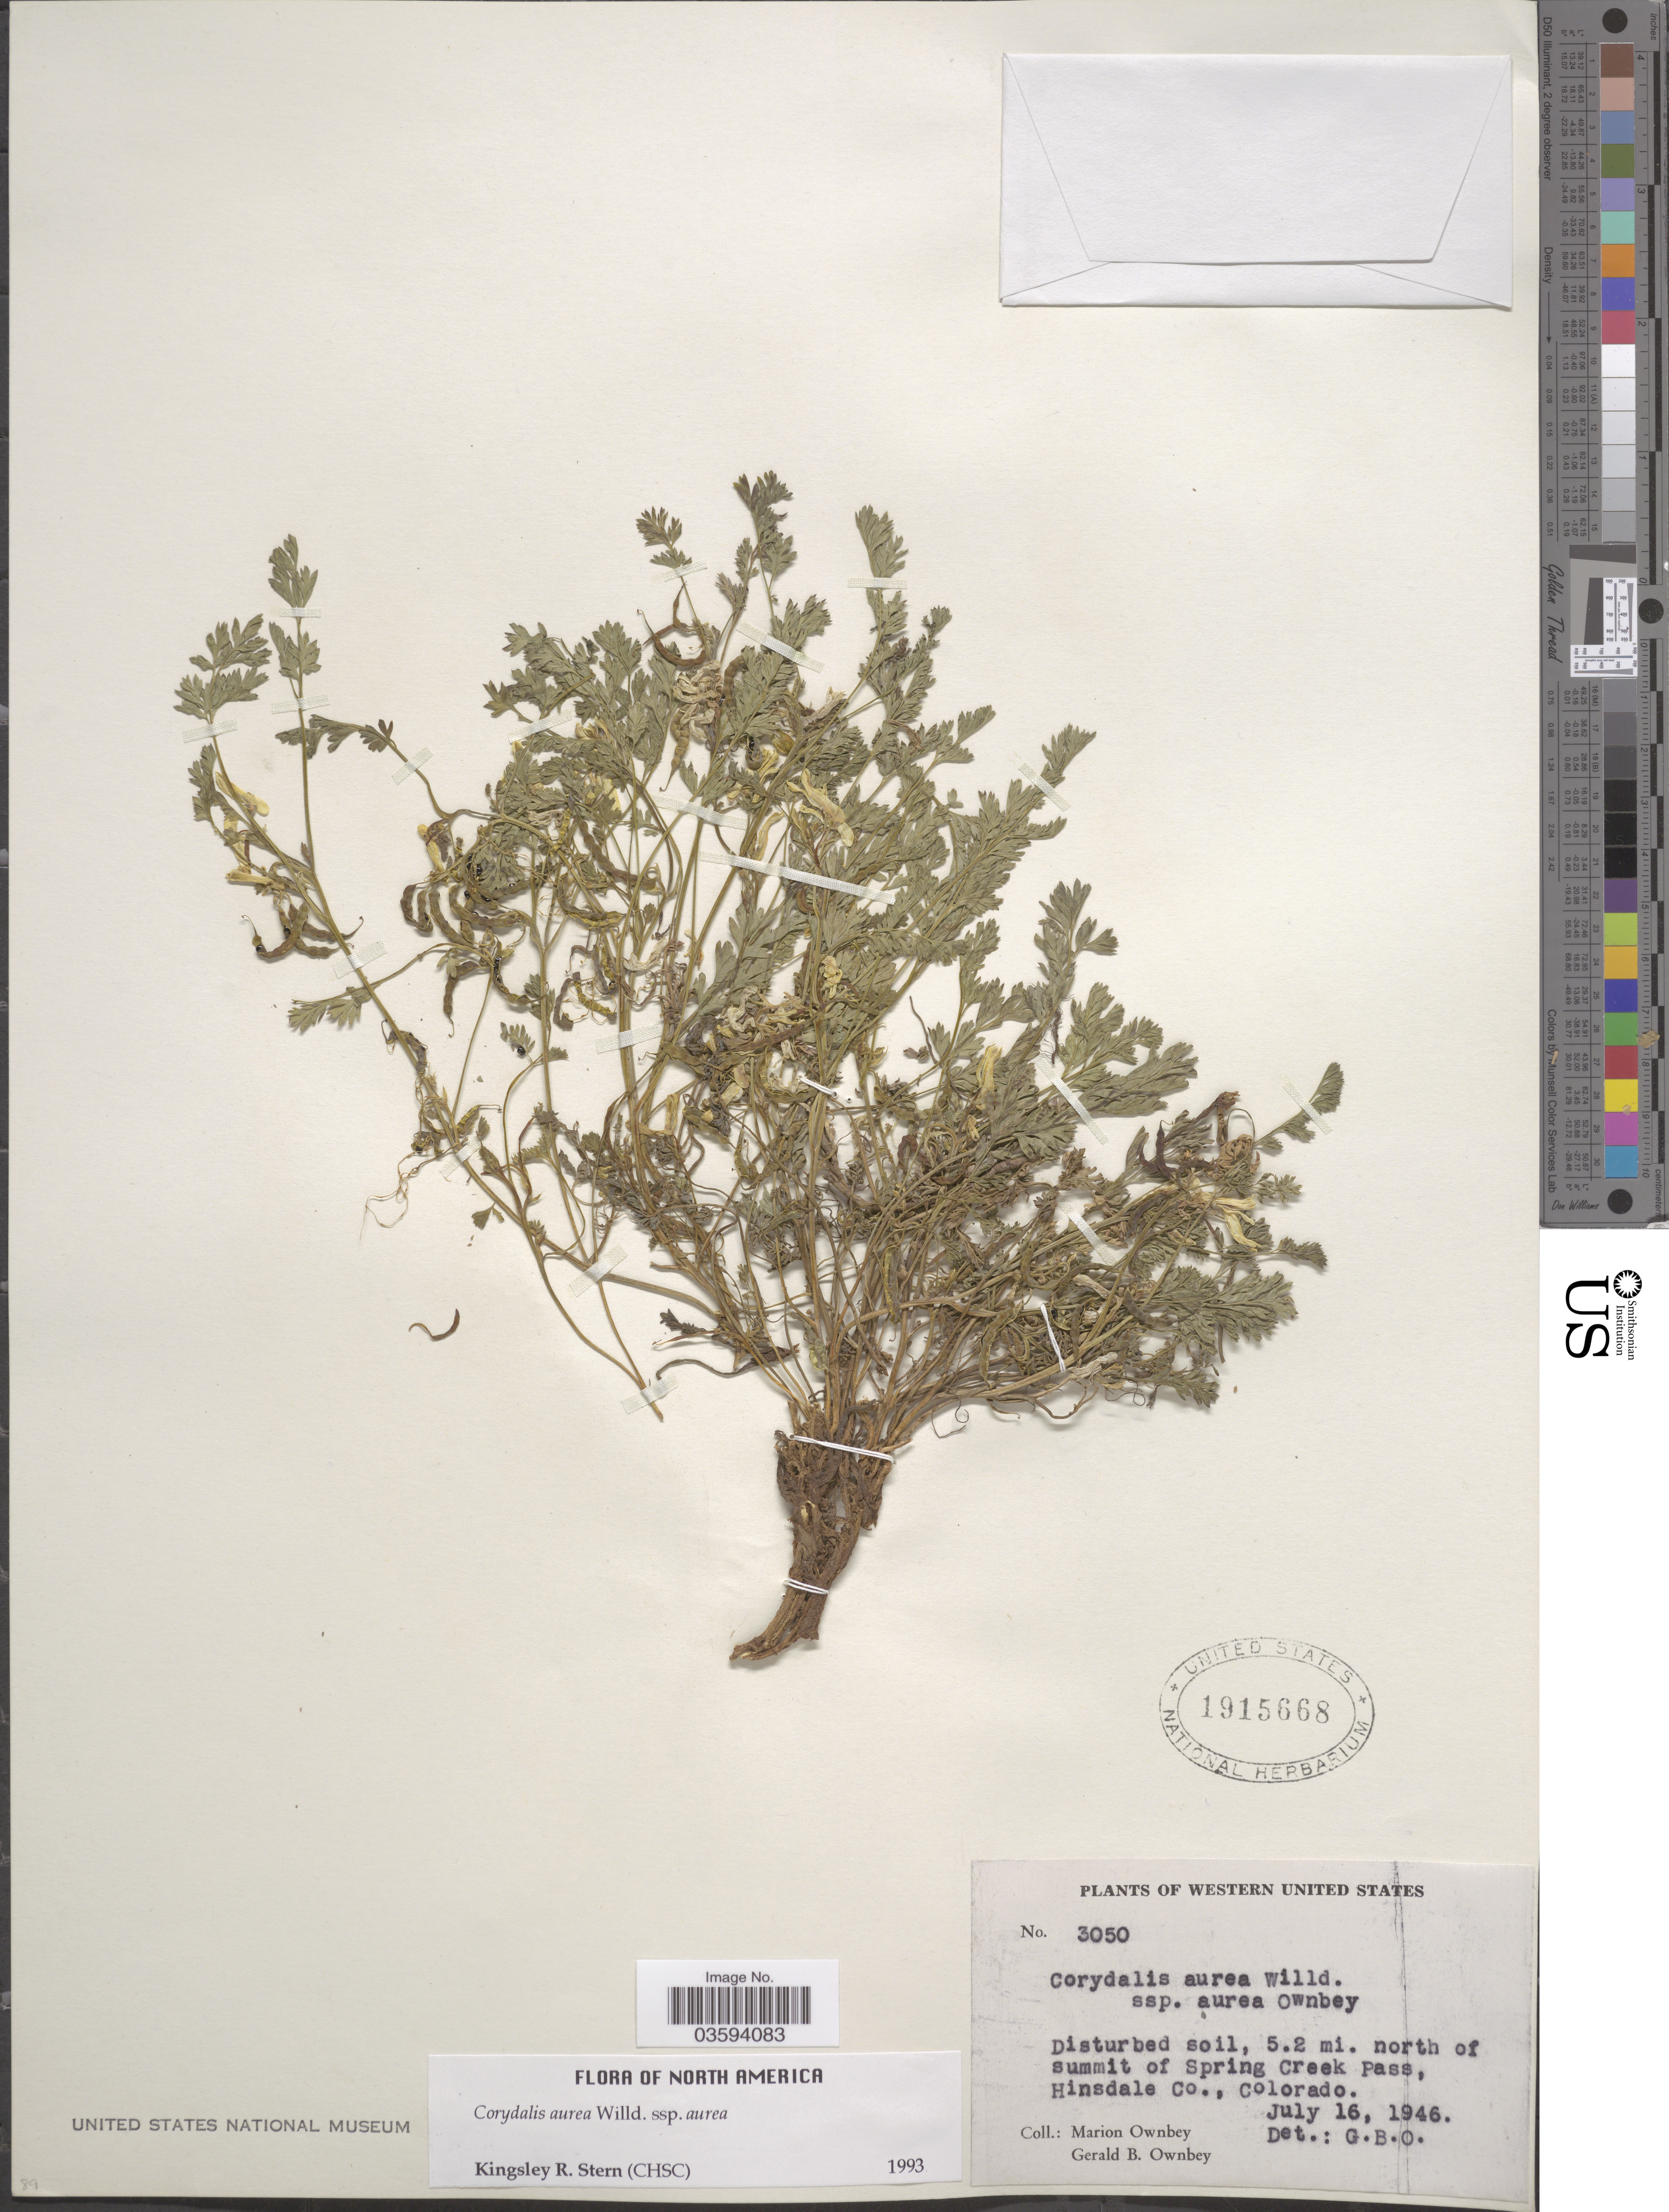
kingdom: Plantae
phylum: Tracheophyta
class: Magnoliopsida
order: Ranunculales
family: Papaveraceae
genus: Corydalis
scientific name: Corydalis aurea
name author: Willd.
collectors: M. Ownbey & G. B. Ownbey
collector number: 3050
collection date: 1946-07-16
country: United States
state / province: Colorado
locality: Western United States. Disturbed soil, 5.2 mi. north of summit of Spring Creek Pass, Hinsdale Co.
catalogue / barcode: US 1915668